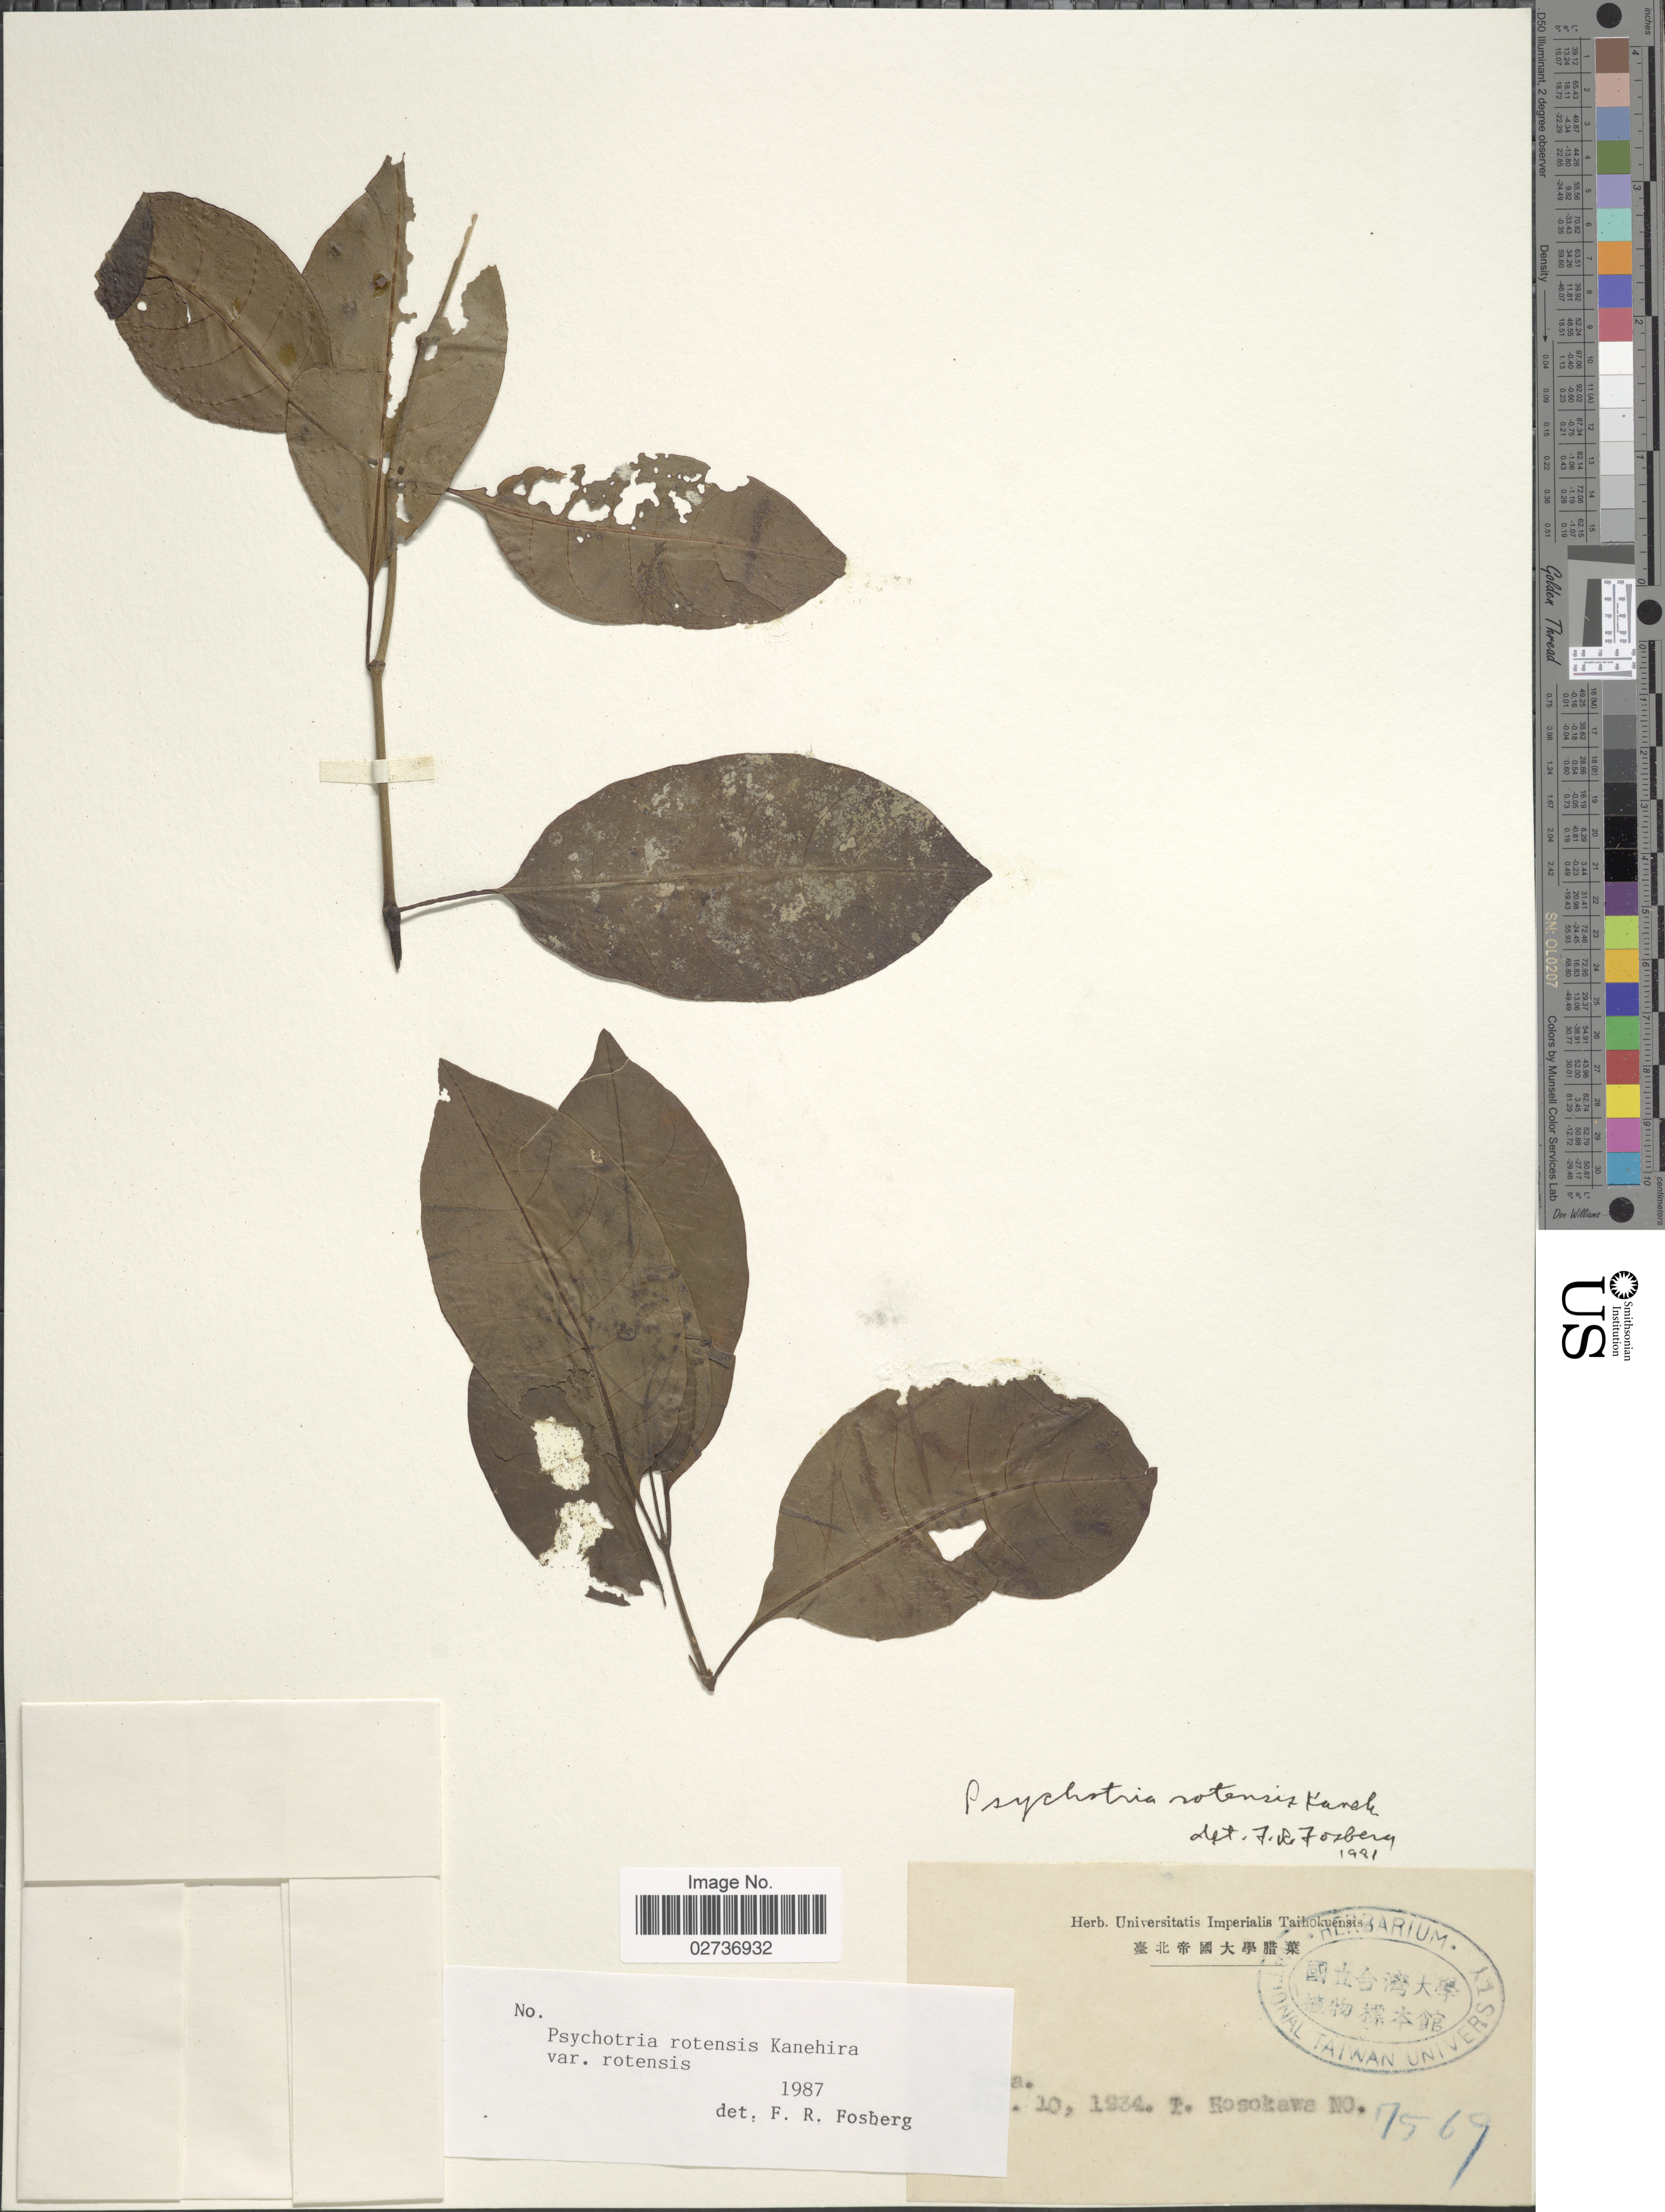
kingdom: Plantae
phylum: Tracheophyta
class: Magnoliopsida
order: Gentianales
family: Rubiaceae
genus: Psychotria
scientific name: Psychotria rotensis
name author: Kaneh.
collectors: T. Hosokawa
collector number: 7569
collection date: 1934-10